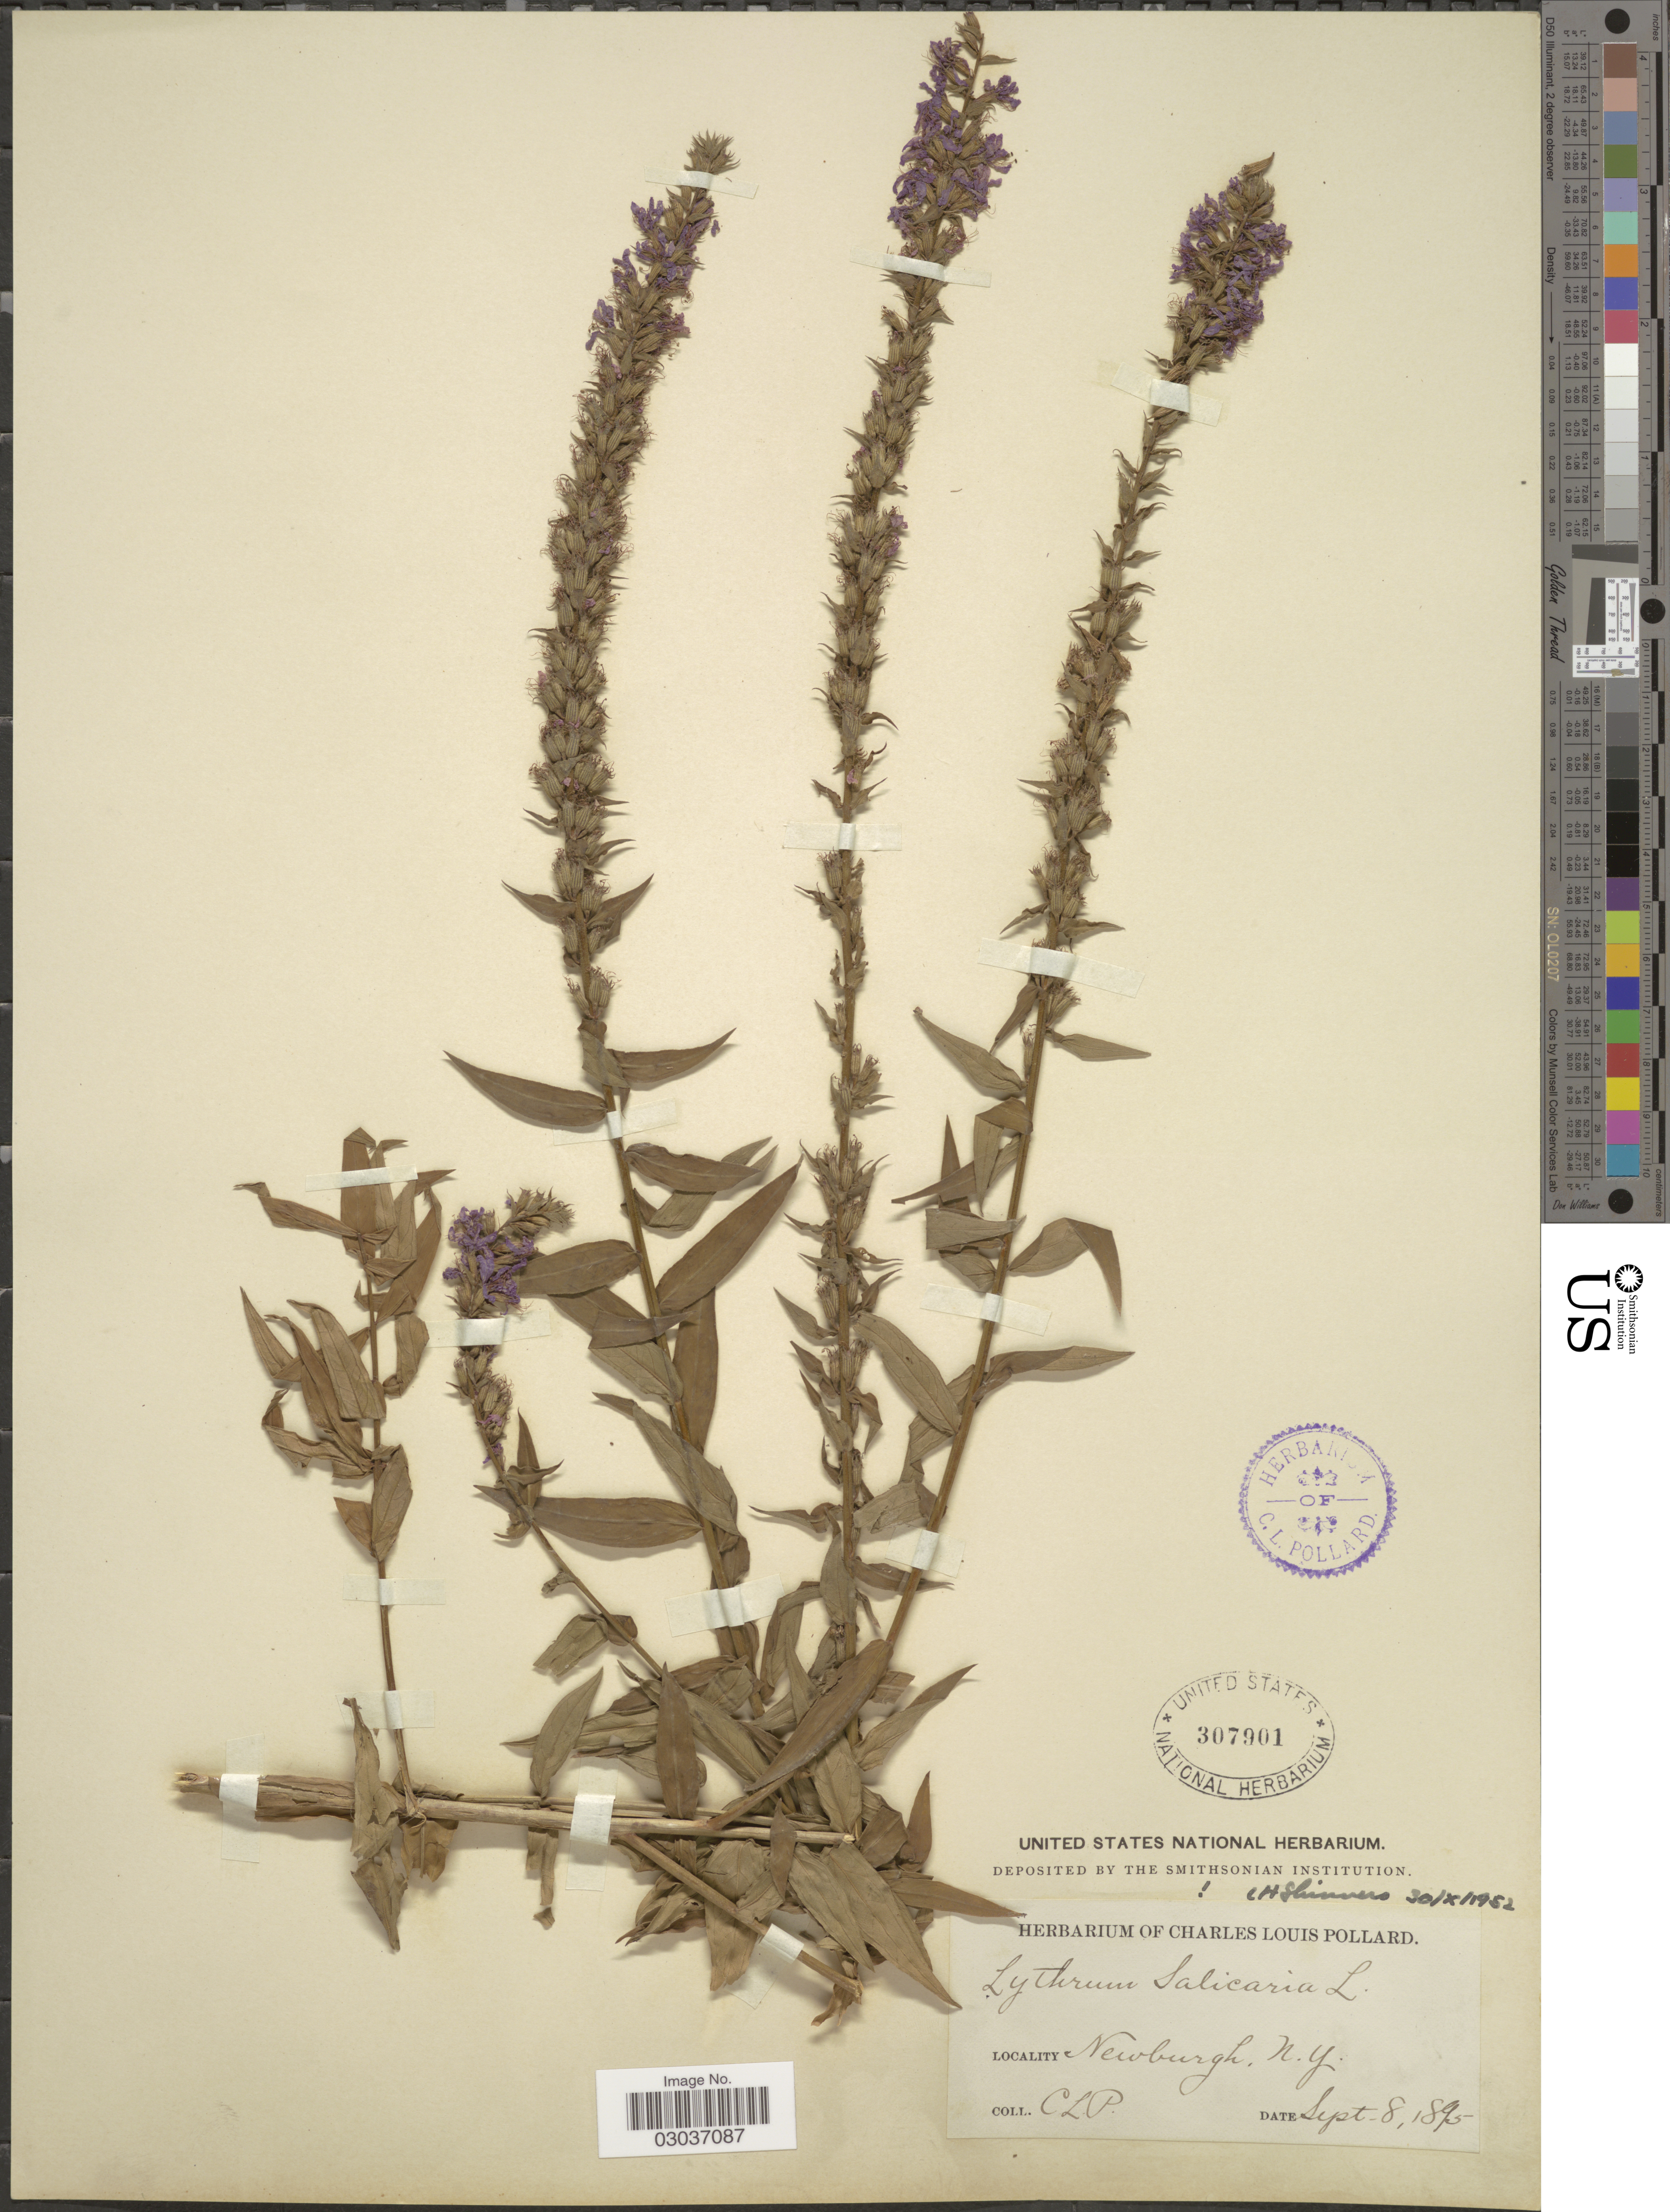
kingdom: Plantae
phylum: Tracheophyta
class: Magnoliopsida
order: Myrtales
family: Lythraceae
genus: Lythrum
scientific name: Lythrum salicaria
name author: L.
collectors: C. L. Pollard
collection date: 1895-09-08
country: United States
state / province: New York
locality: Newburgh.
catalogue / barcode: US 307901